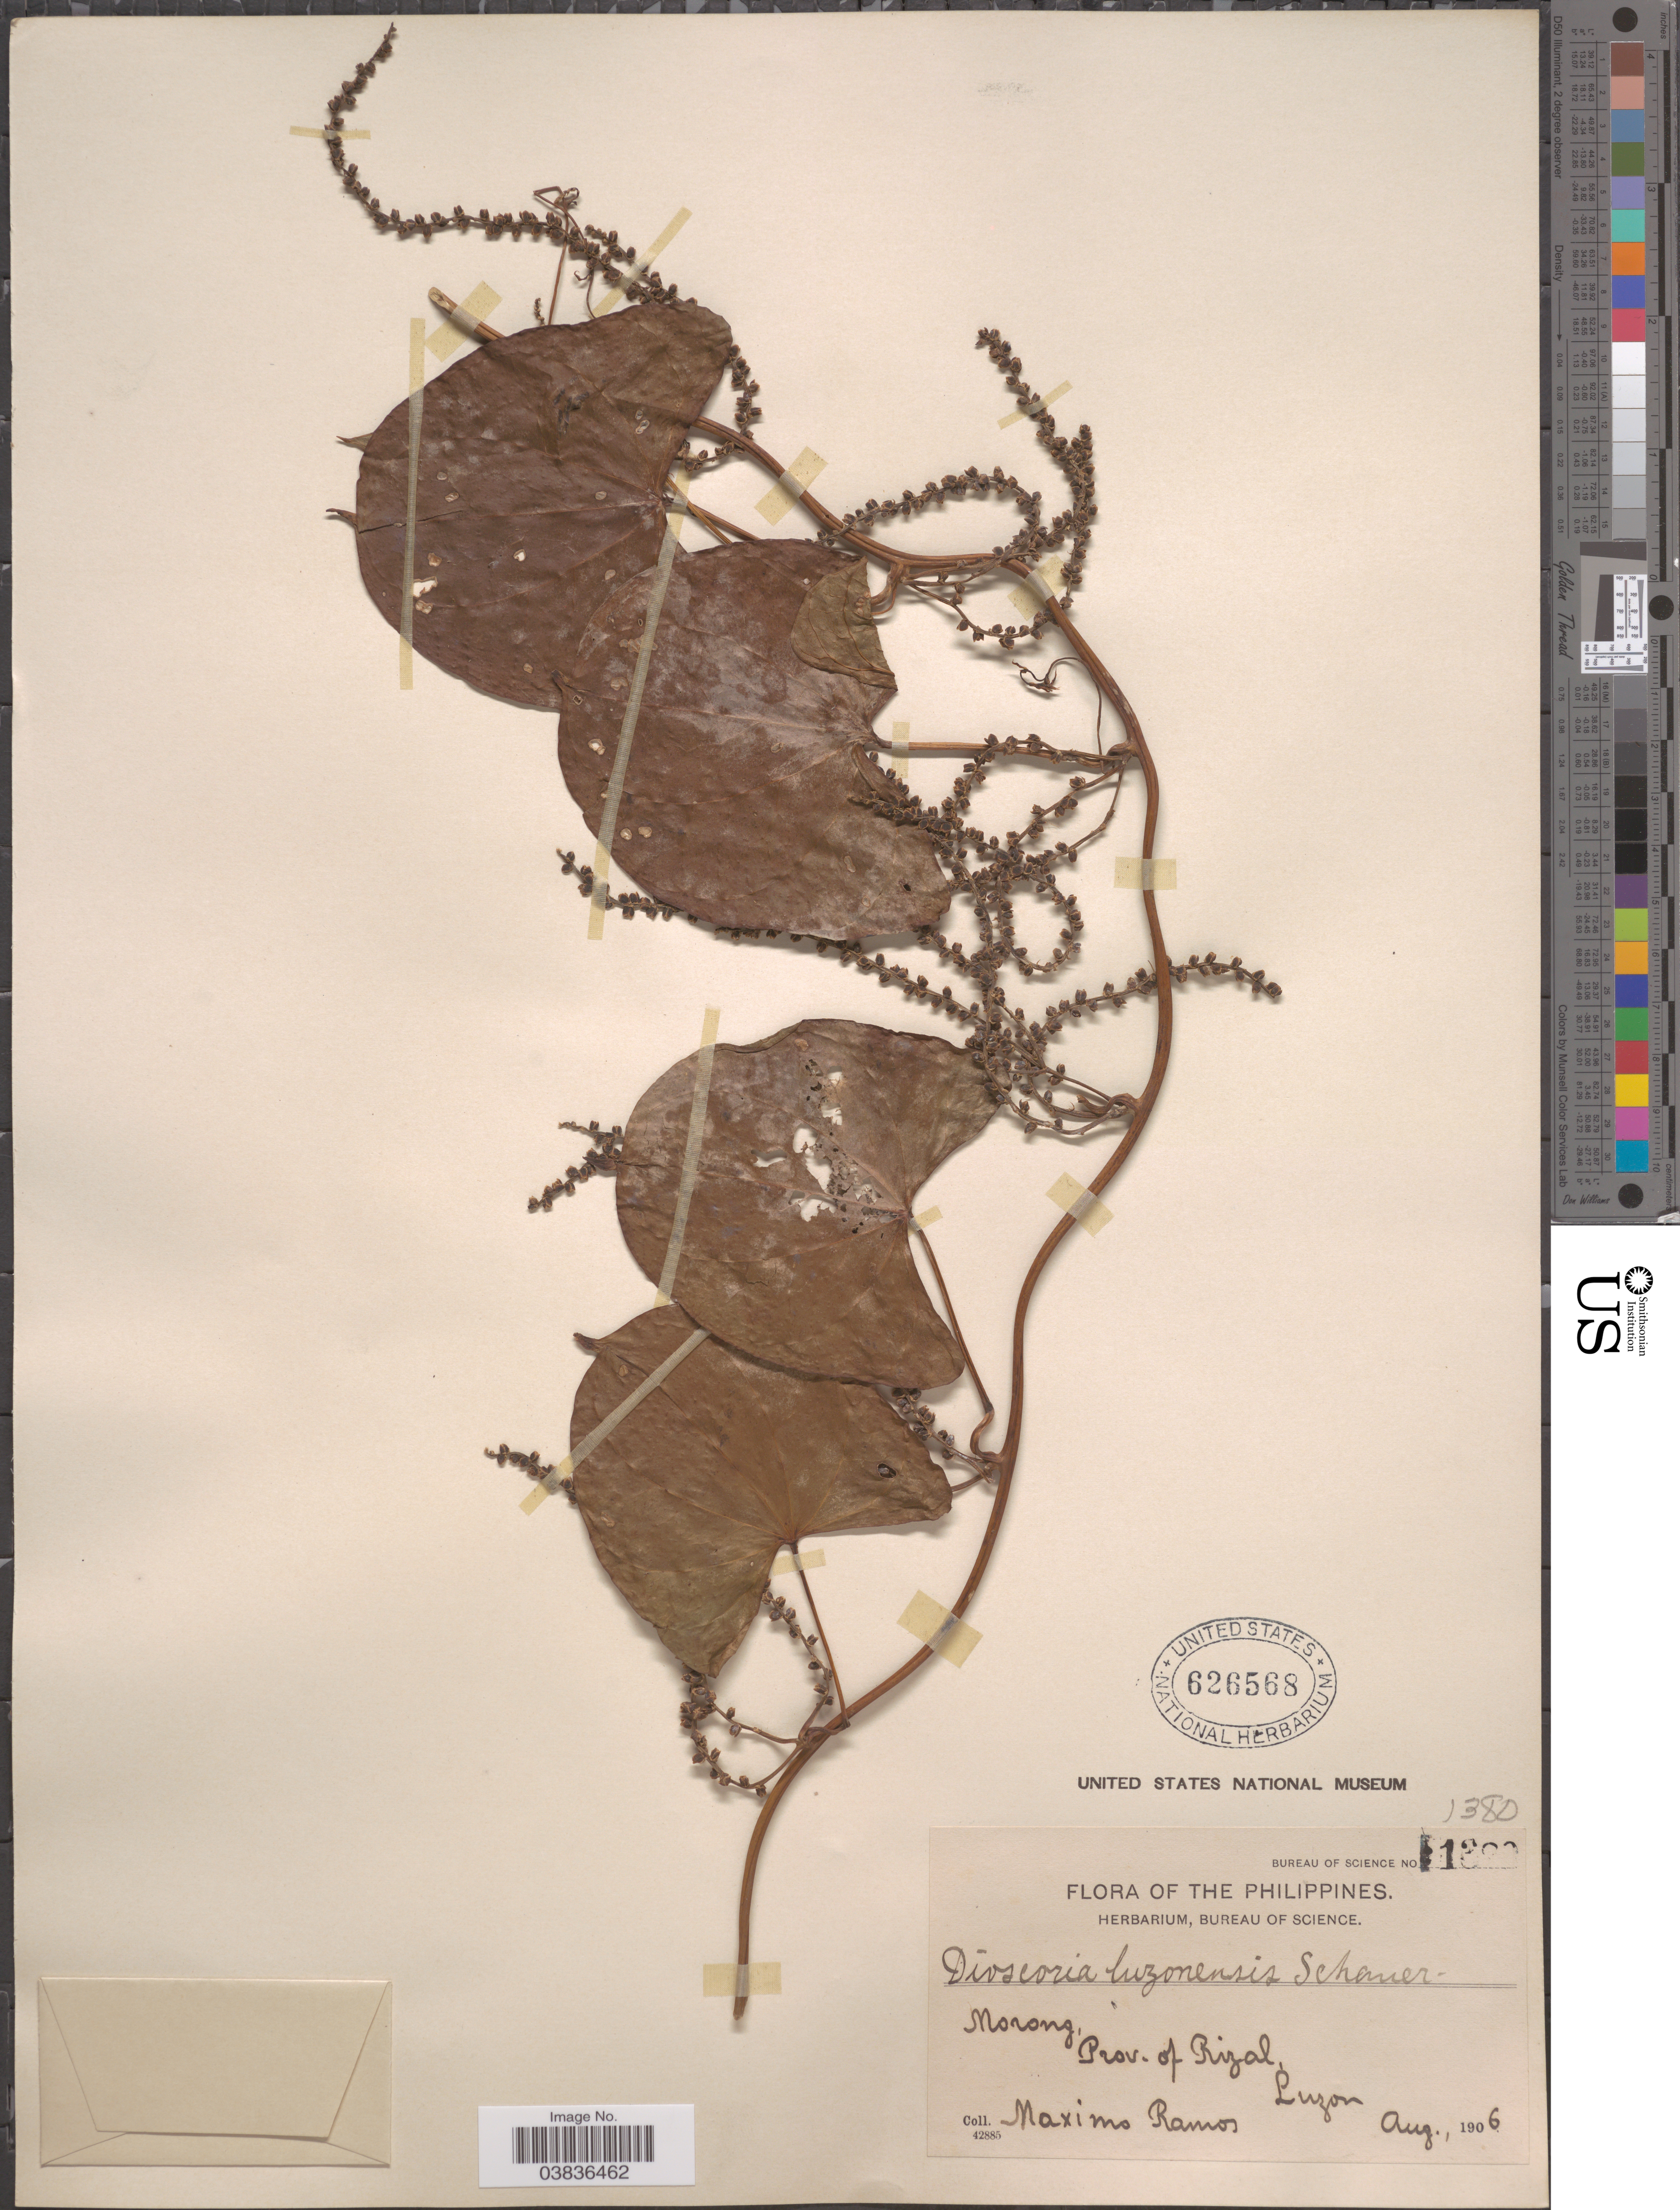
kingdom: Plantae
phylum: Tracheophyta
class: Liliopsida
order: Dioscoreales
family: Dioscoreaceae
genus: Dioscorea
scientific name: Dioscorea luzonensis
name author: Schauer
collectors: M. Ramos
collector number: Bureau of Science 1380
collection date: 1906-08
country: Philippines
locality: Morong, Prov. of Rizal, Luzon.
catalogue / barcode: US 626568